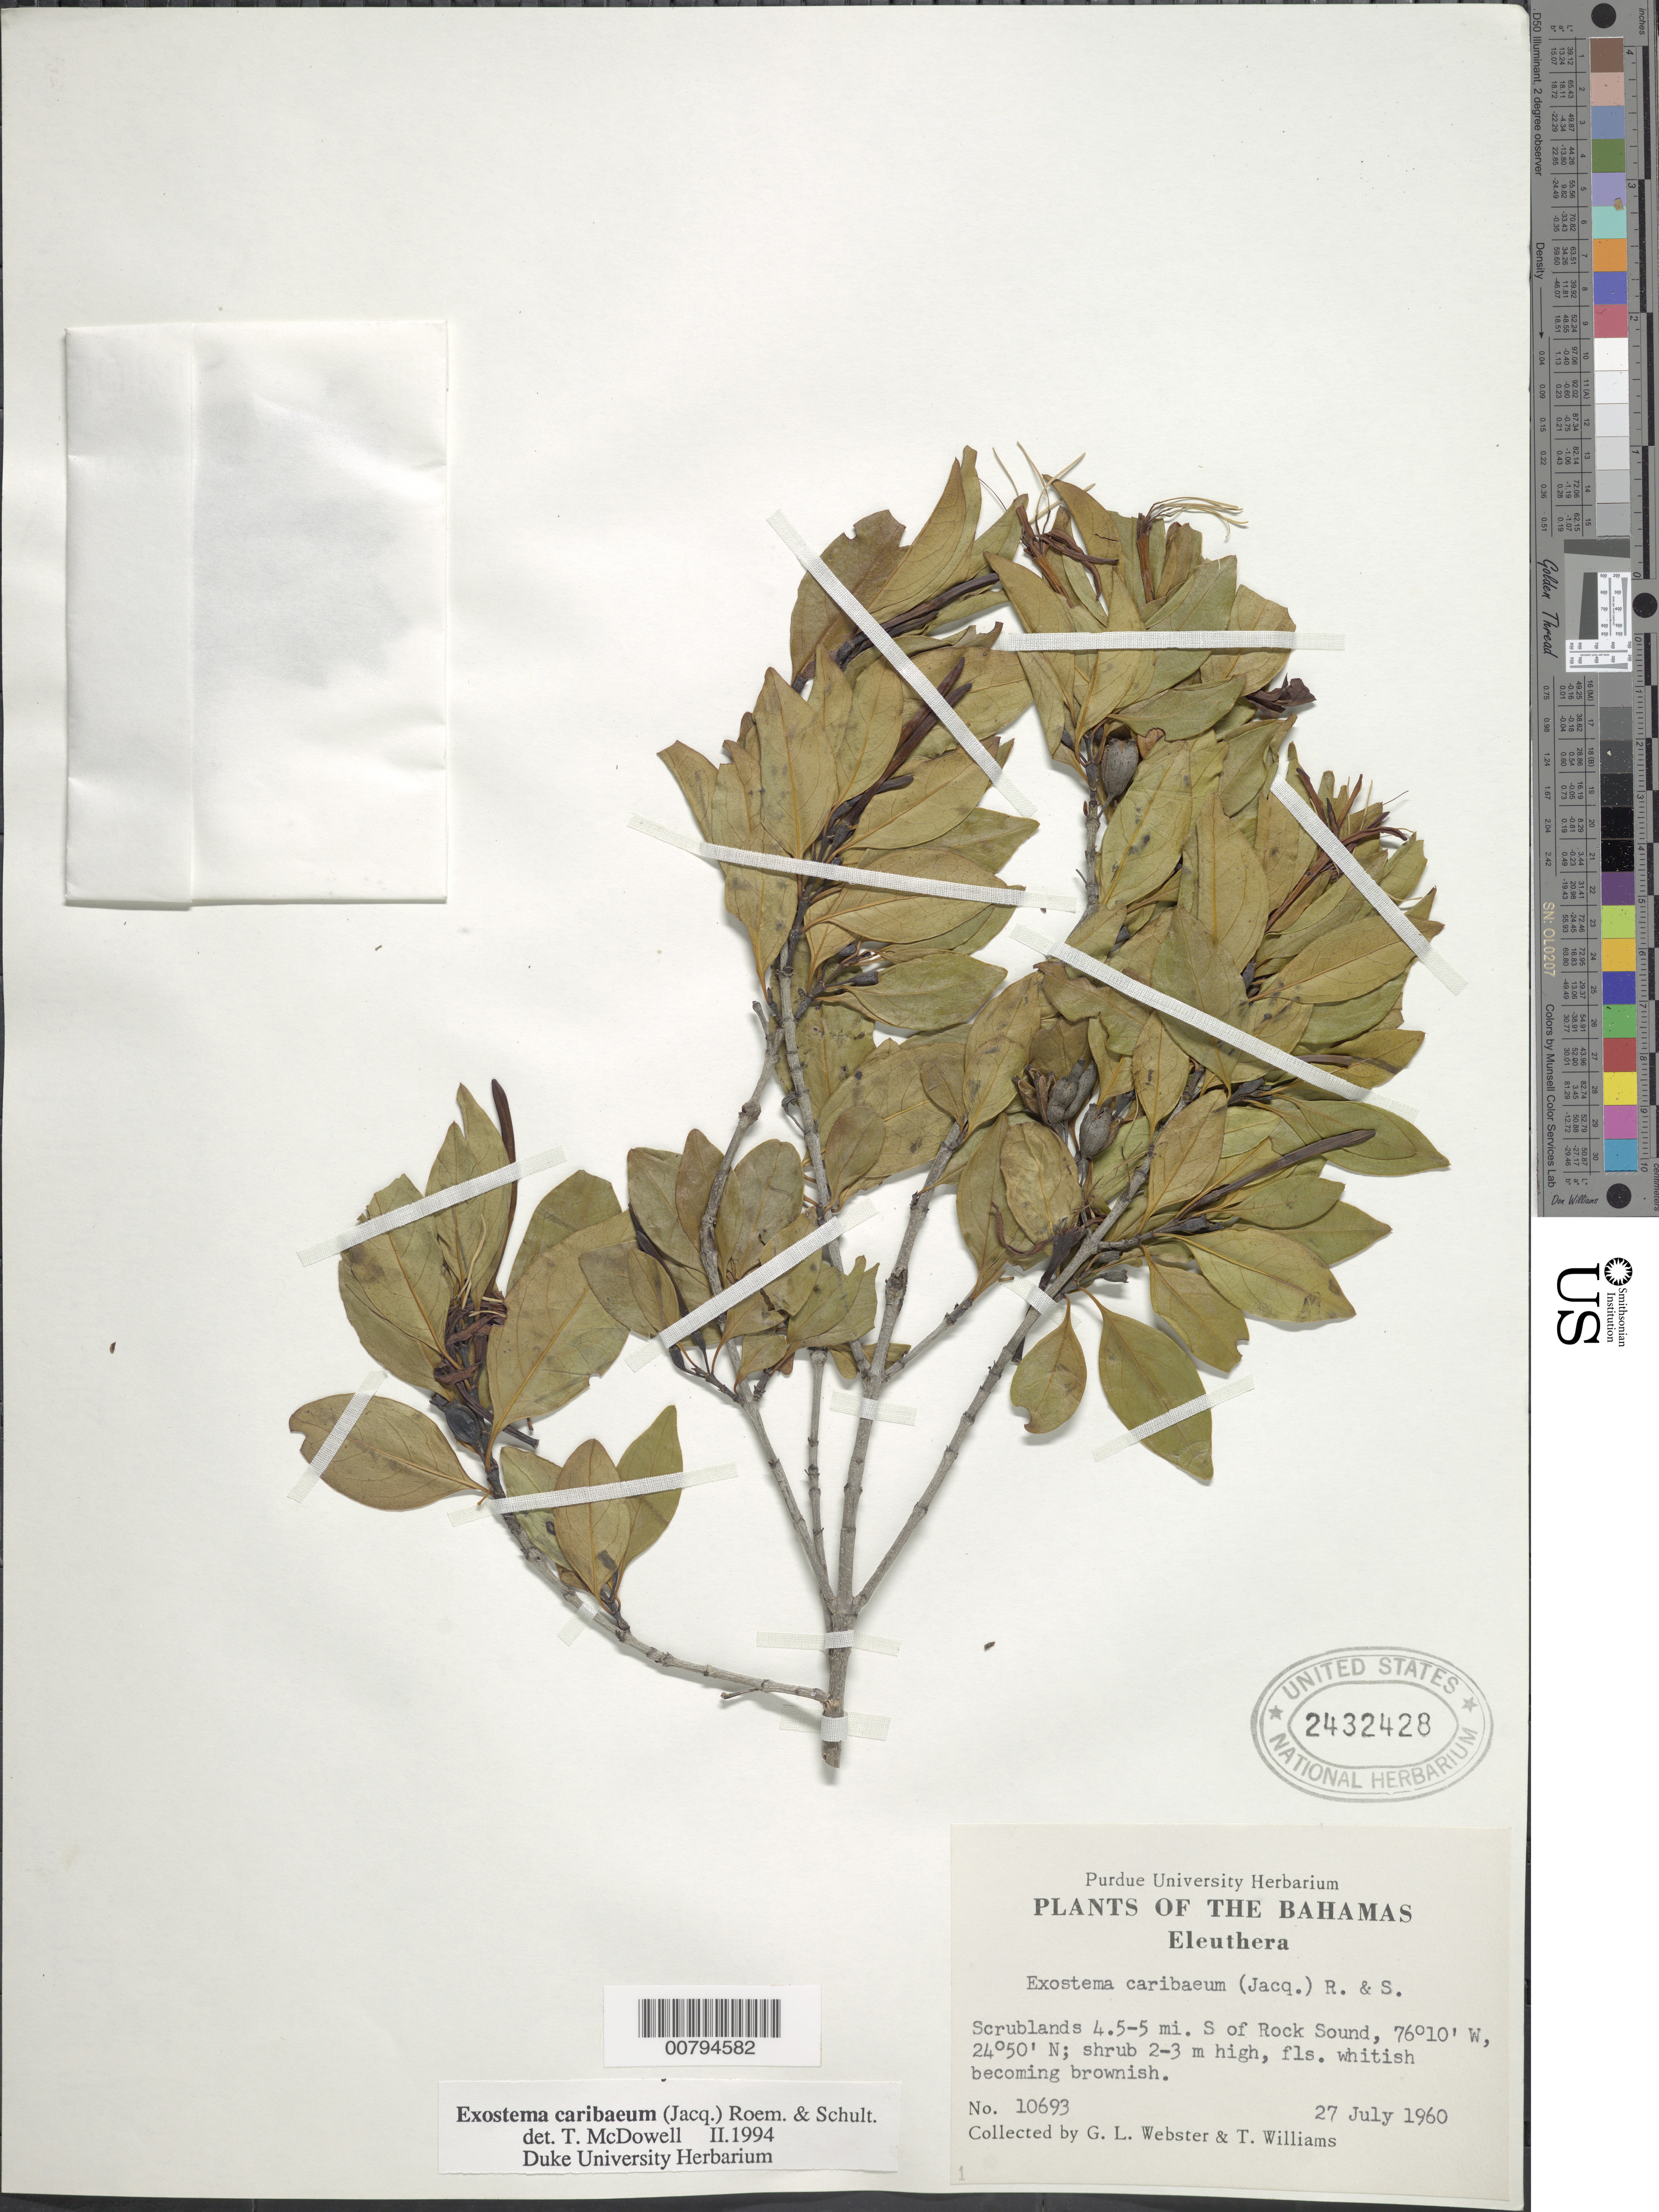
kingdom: Plantae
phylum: Tracheophyta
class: Magnoliopsida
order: Gentianales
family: Rubiaceae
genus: Exostema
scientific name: Exostema caribaeum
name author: (Jacq.) Roem. & Schult.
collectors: G. L. Webster & T. Williams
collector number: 10693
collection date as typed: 27 Jul 1960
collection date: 1960-07-27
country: Bahamas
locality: Eleuthera. Scrubland 4.5-5 mi. south of Rock Sound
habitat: Scrublands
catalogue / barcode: US 2432428